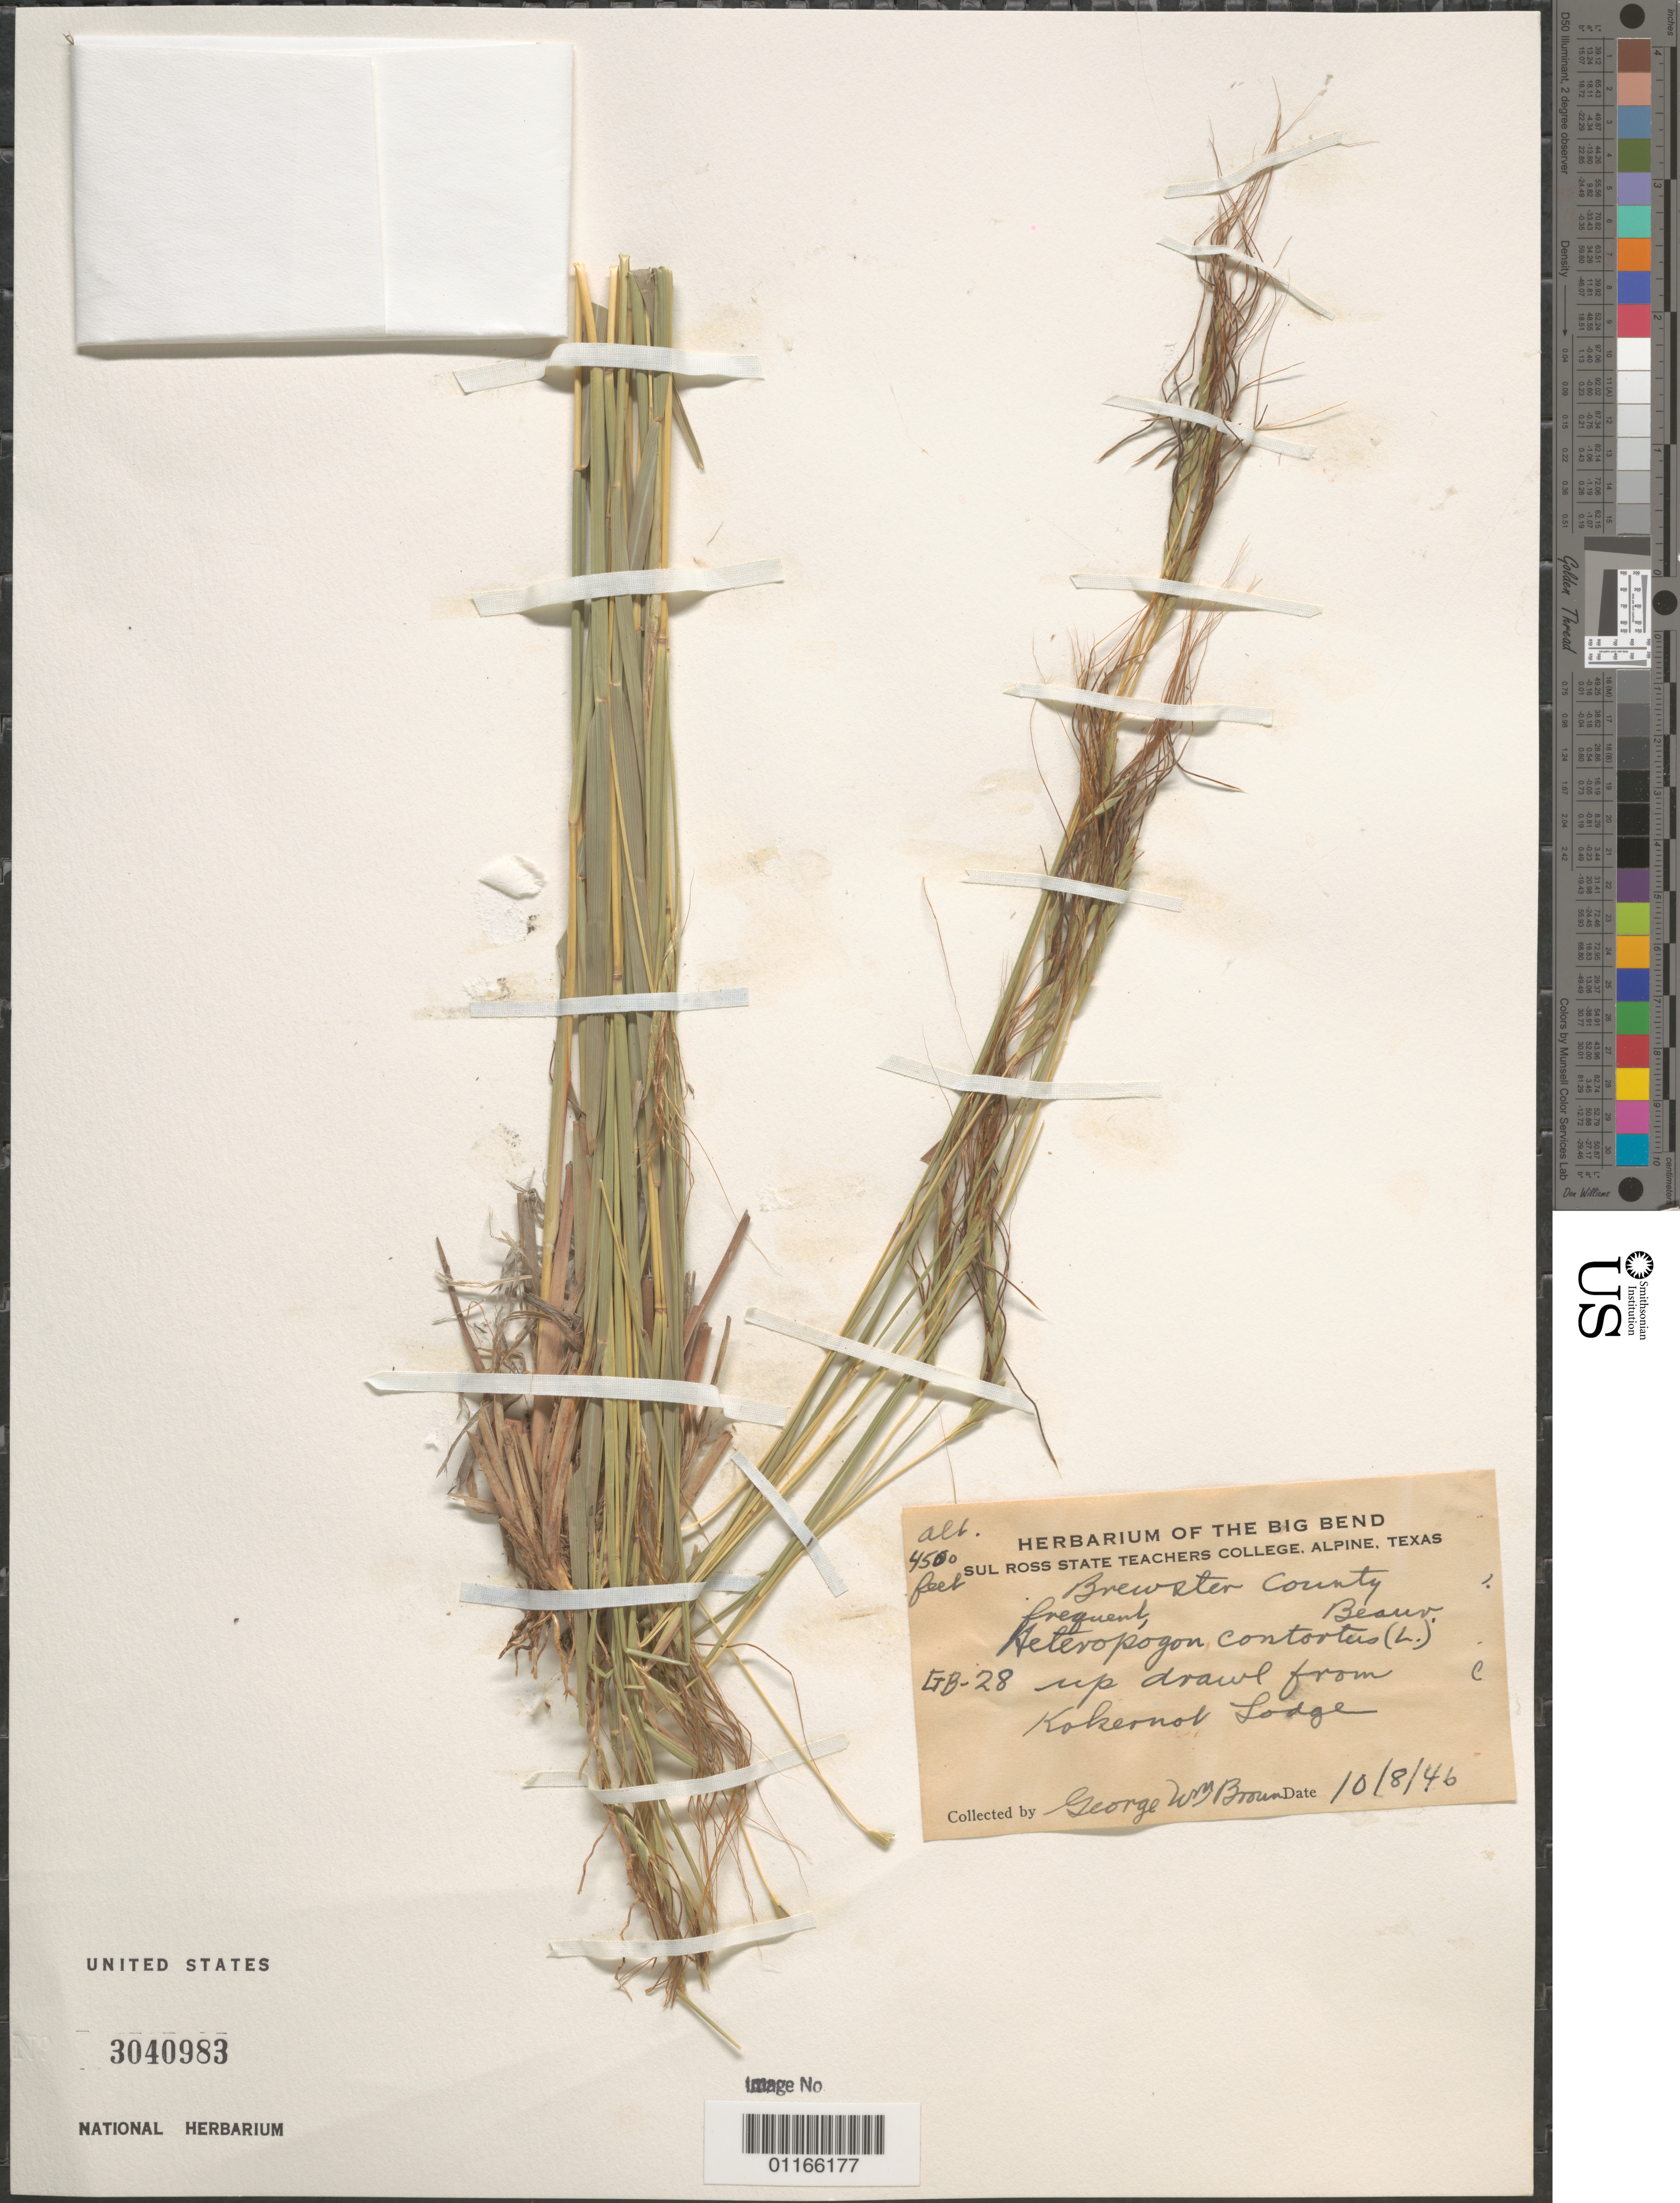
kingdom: Plantae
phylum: Tracheophyta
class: Liliopsida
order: Poales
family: Poaceae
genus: Heteropogon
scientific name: Heteropogon contortus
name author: (L.) P. Beauv. ex Roem. & Schult.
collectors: G. W. Brown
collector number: GB-28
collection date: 1946-08-10 or 1946-10-08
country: United States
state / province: Texas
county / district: Brewster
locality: up drawl from Kokernot Lodge.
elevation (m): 1390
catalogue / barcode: US 3040983